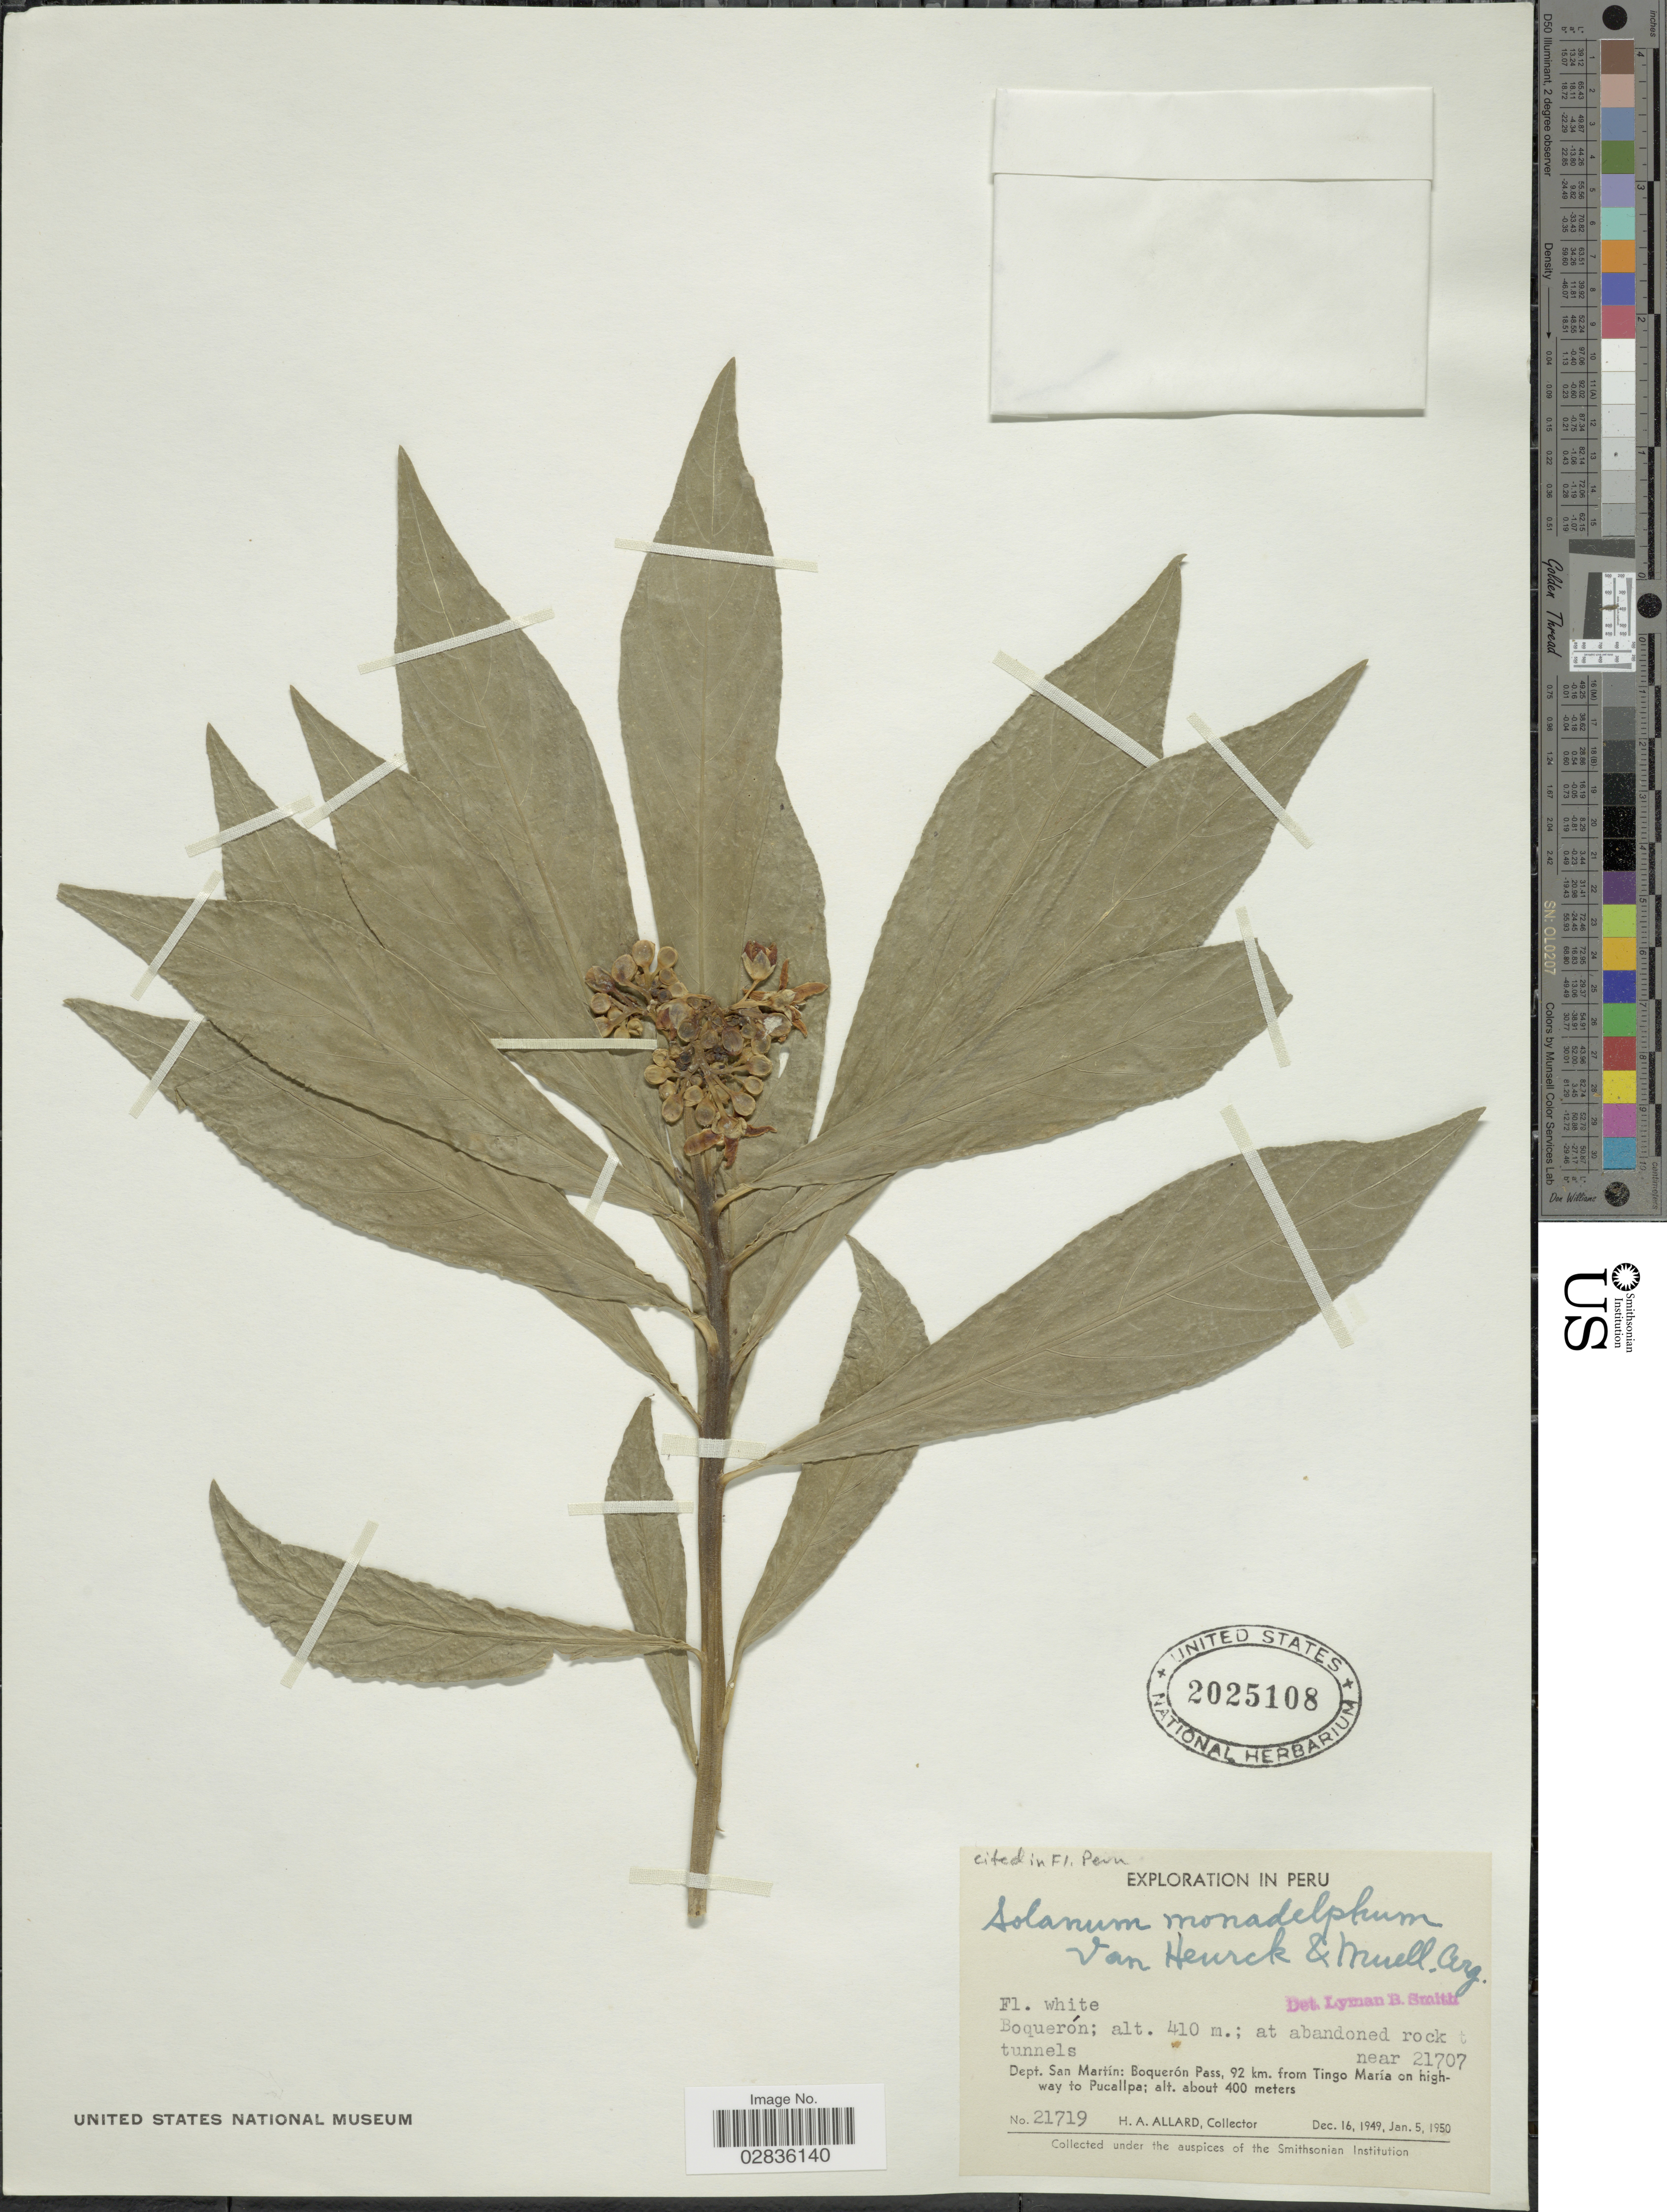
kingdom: Plantae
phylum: Tracheophyta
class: Magnoliopsida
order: Solanales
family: Solanaceae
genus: Solanum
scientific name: Solanum monadelphum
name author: Van Heurck & Müll. Arg.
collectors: H. A. Allard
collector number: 21719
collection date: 1949-12-16/1950-01-05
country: Peru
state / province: San Martín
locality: Boquerón; at abandoned rock tunnels near 21707. Dept. San Martín: Boquerón Pass, 92 km. from Tingo María on highway to Pucallpa.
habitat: at abandoned rock tunnels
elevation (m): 400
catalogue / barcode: US 2025108